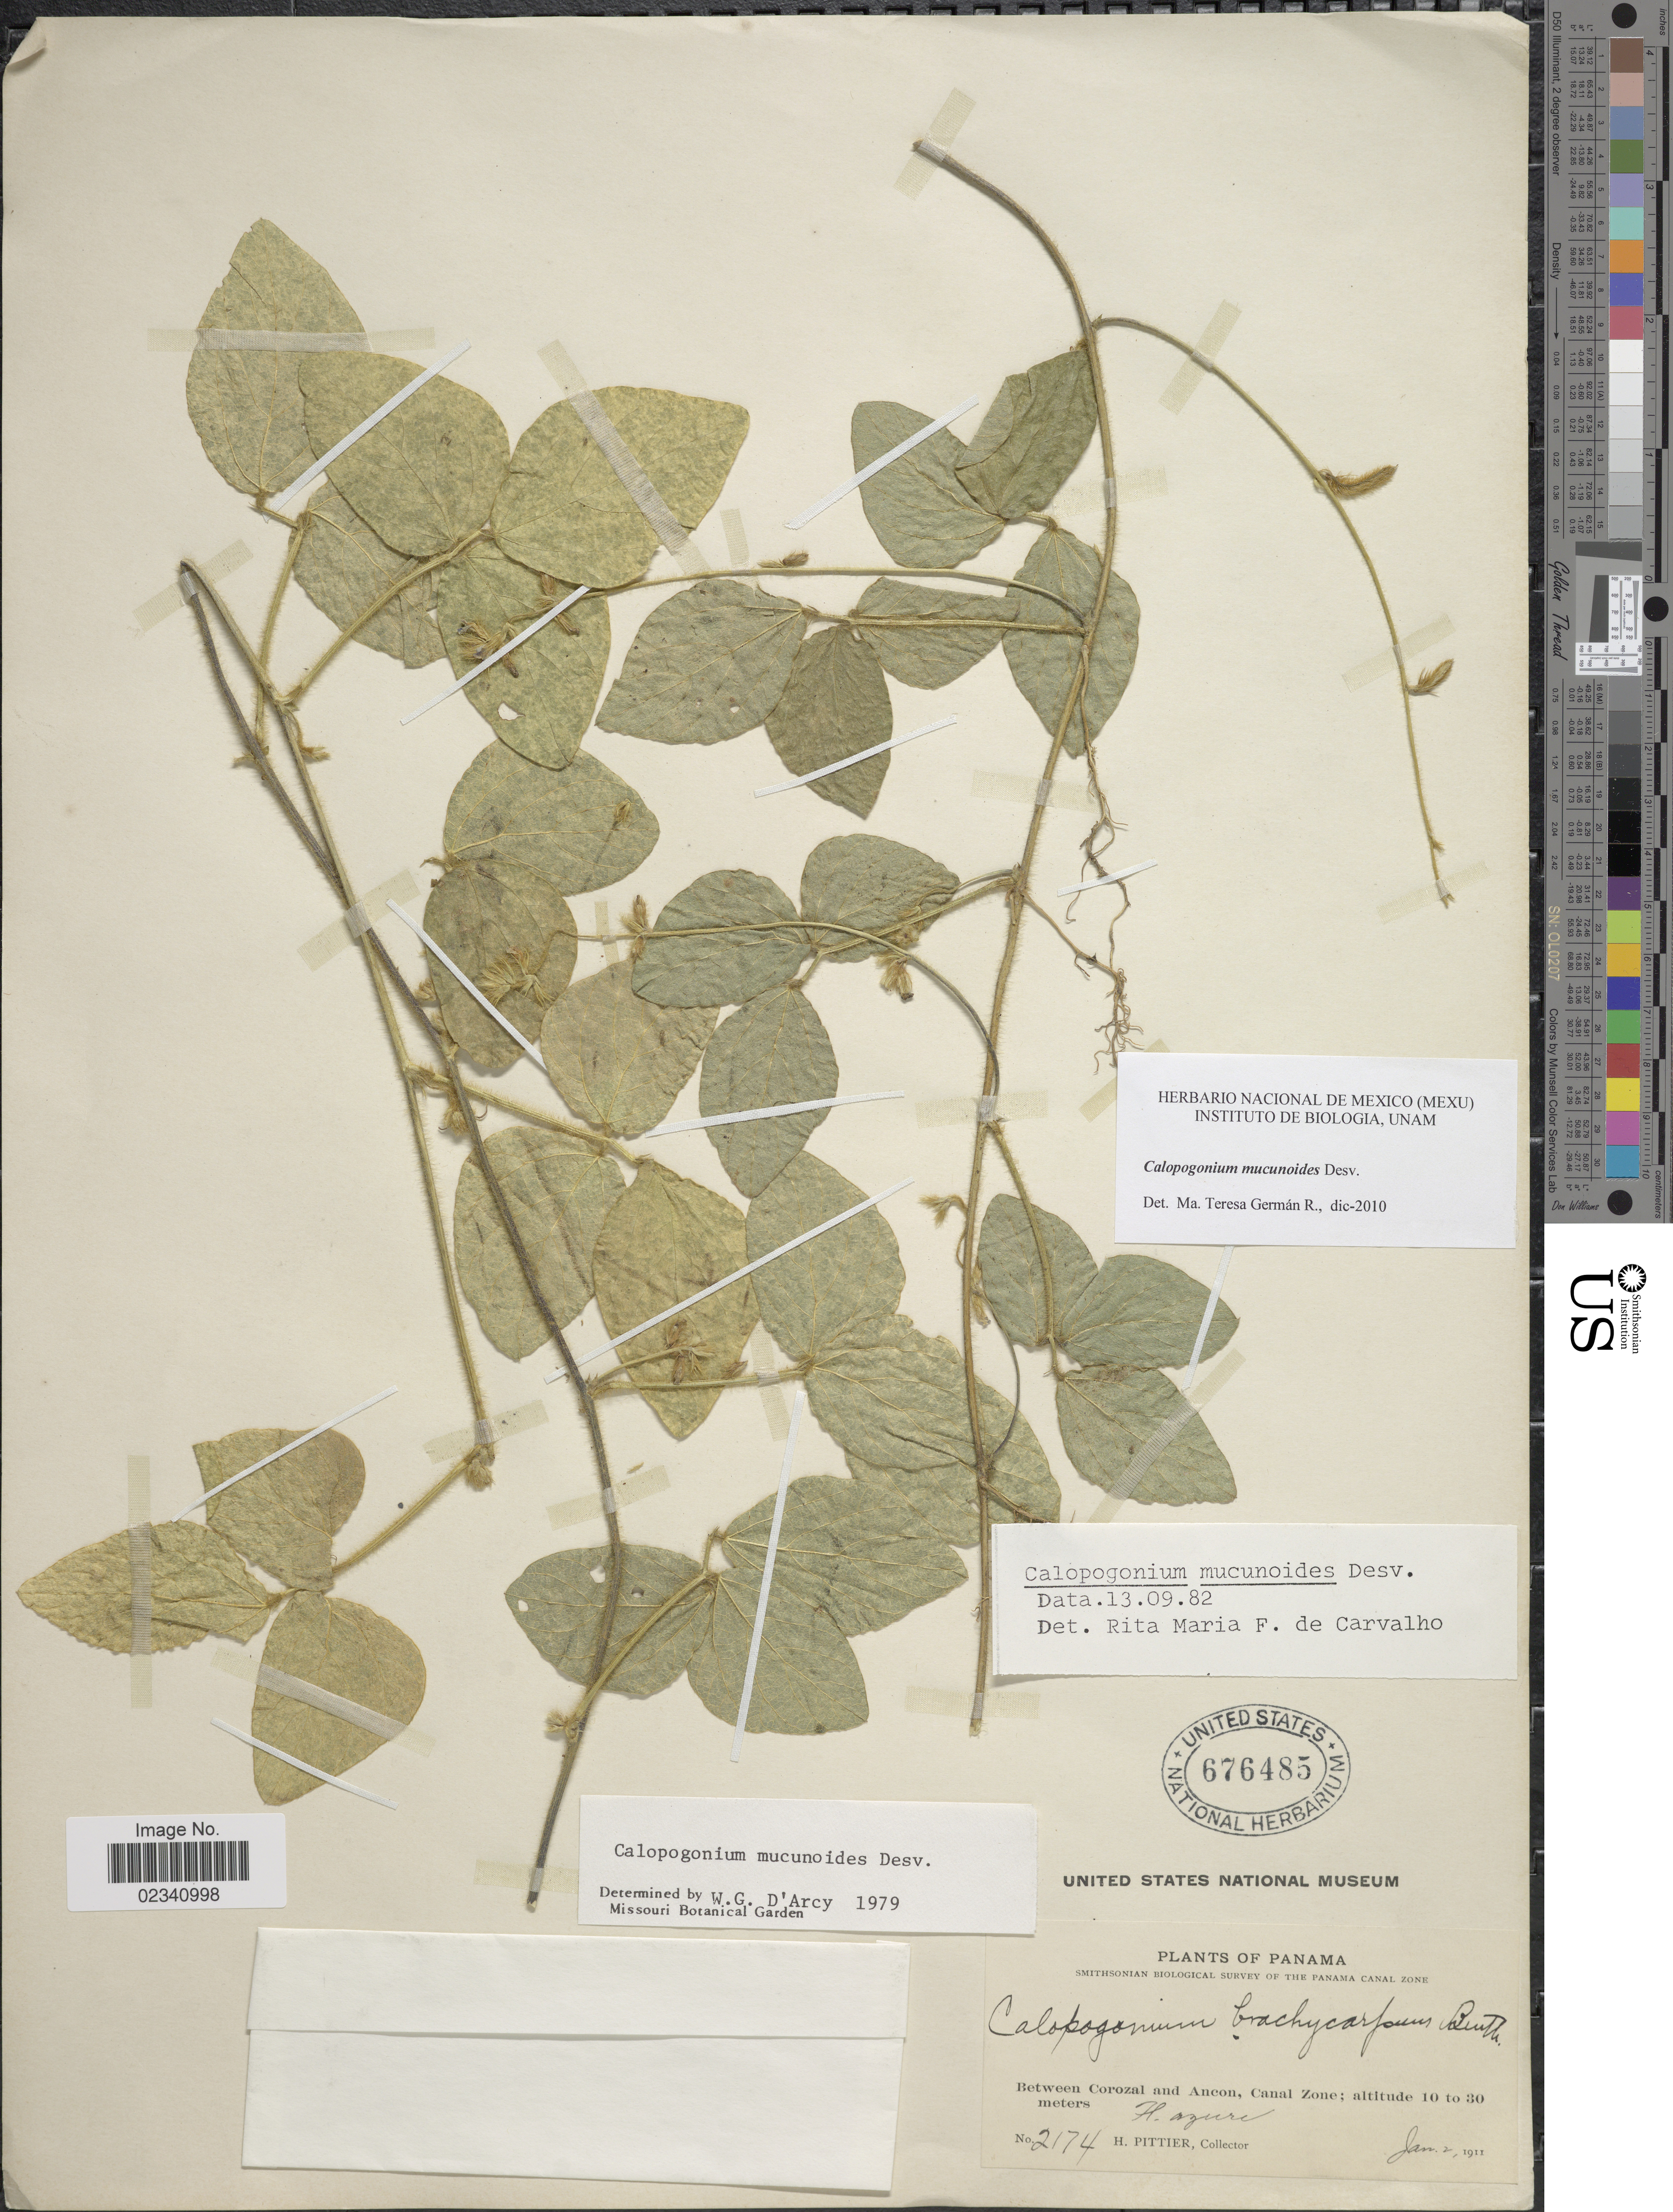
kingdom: Plantae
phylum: Tracheophyta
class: Magnoliopsida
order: Fabales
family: Fabaceae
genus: Calopogonium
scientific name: Calopogonium mucunoides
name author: Desv.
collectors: H. F. Pittier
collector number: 2174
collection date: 1911-01-02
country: Panama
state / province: Colón / Panamá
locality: Between Corozal and Ancon, Canal Zone.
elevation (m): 10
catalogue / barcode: US 676485